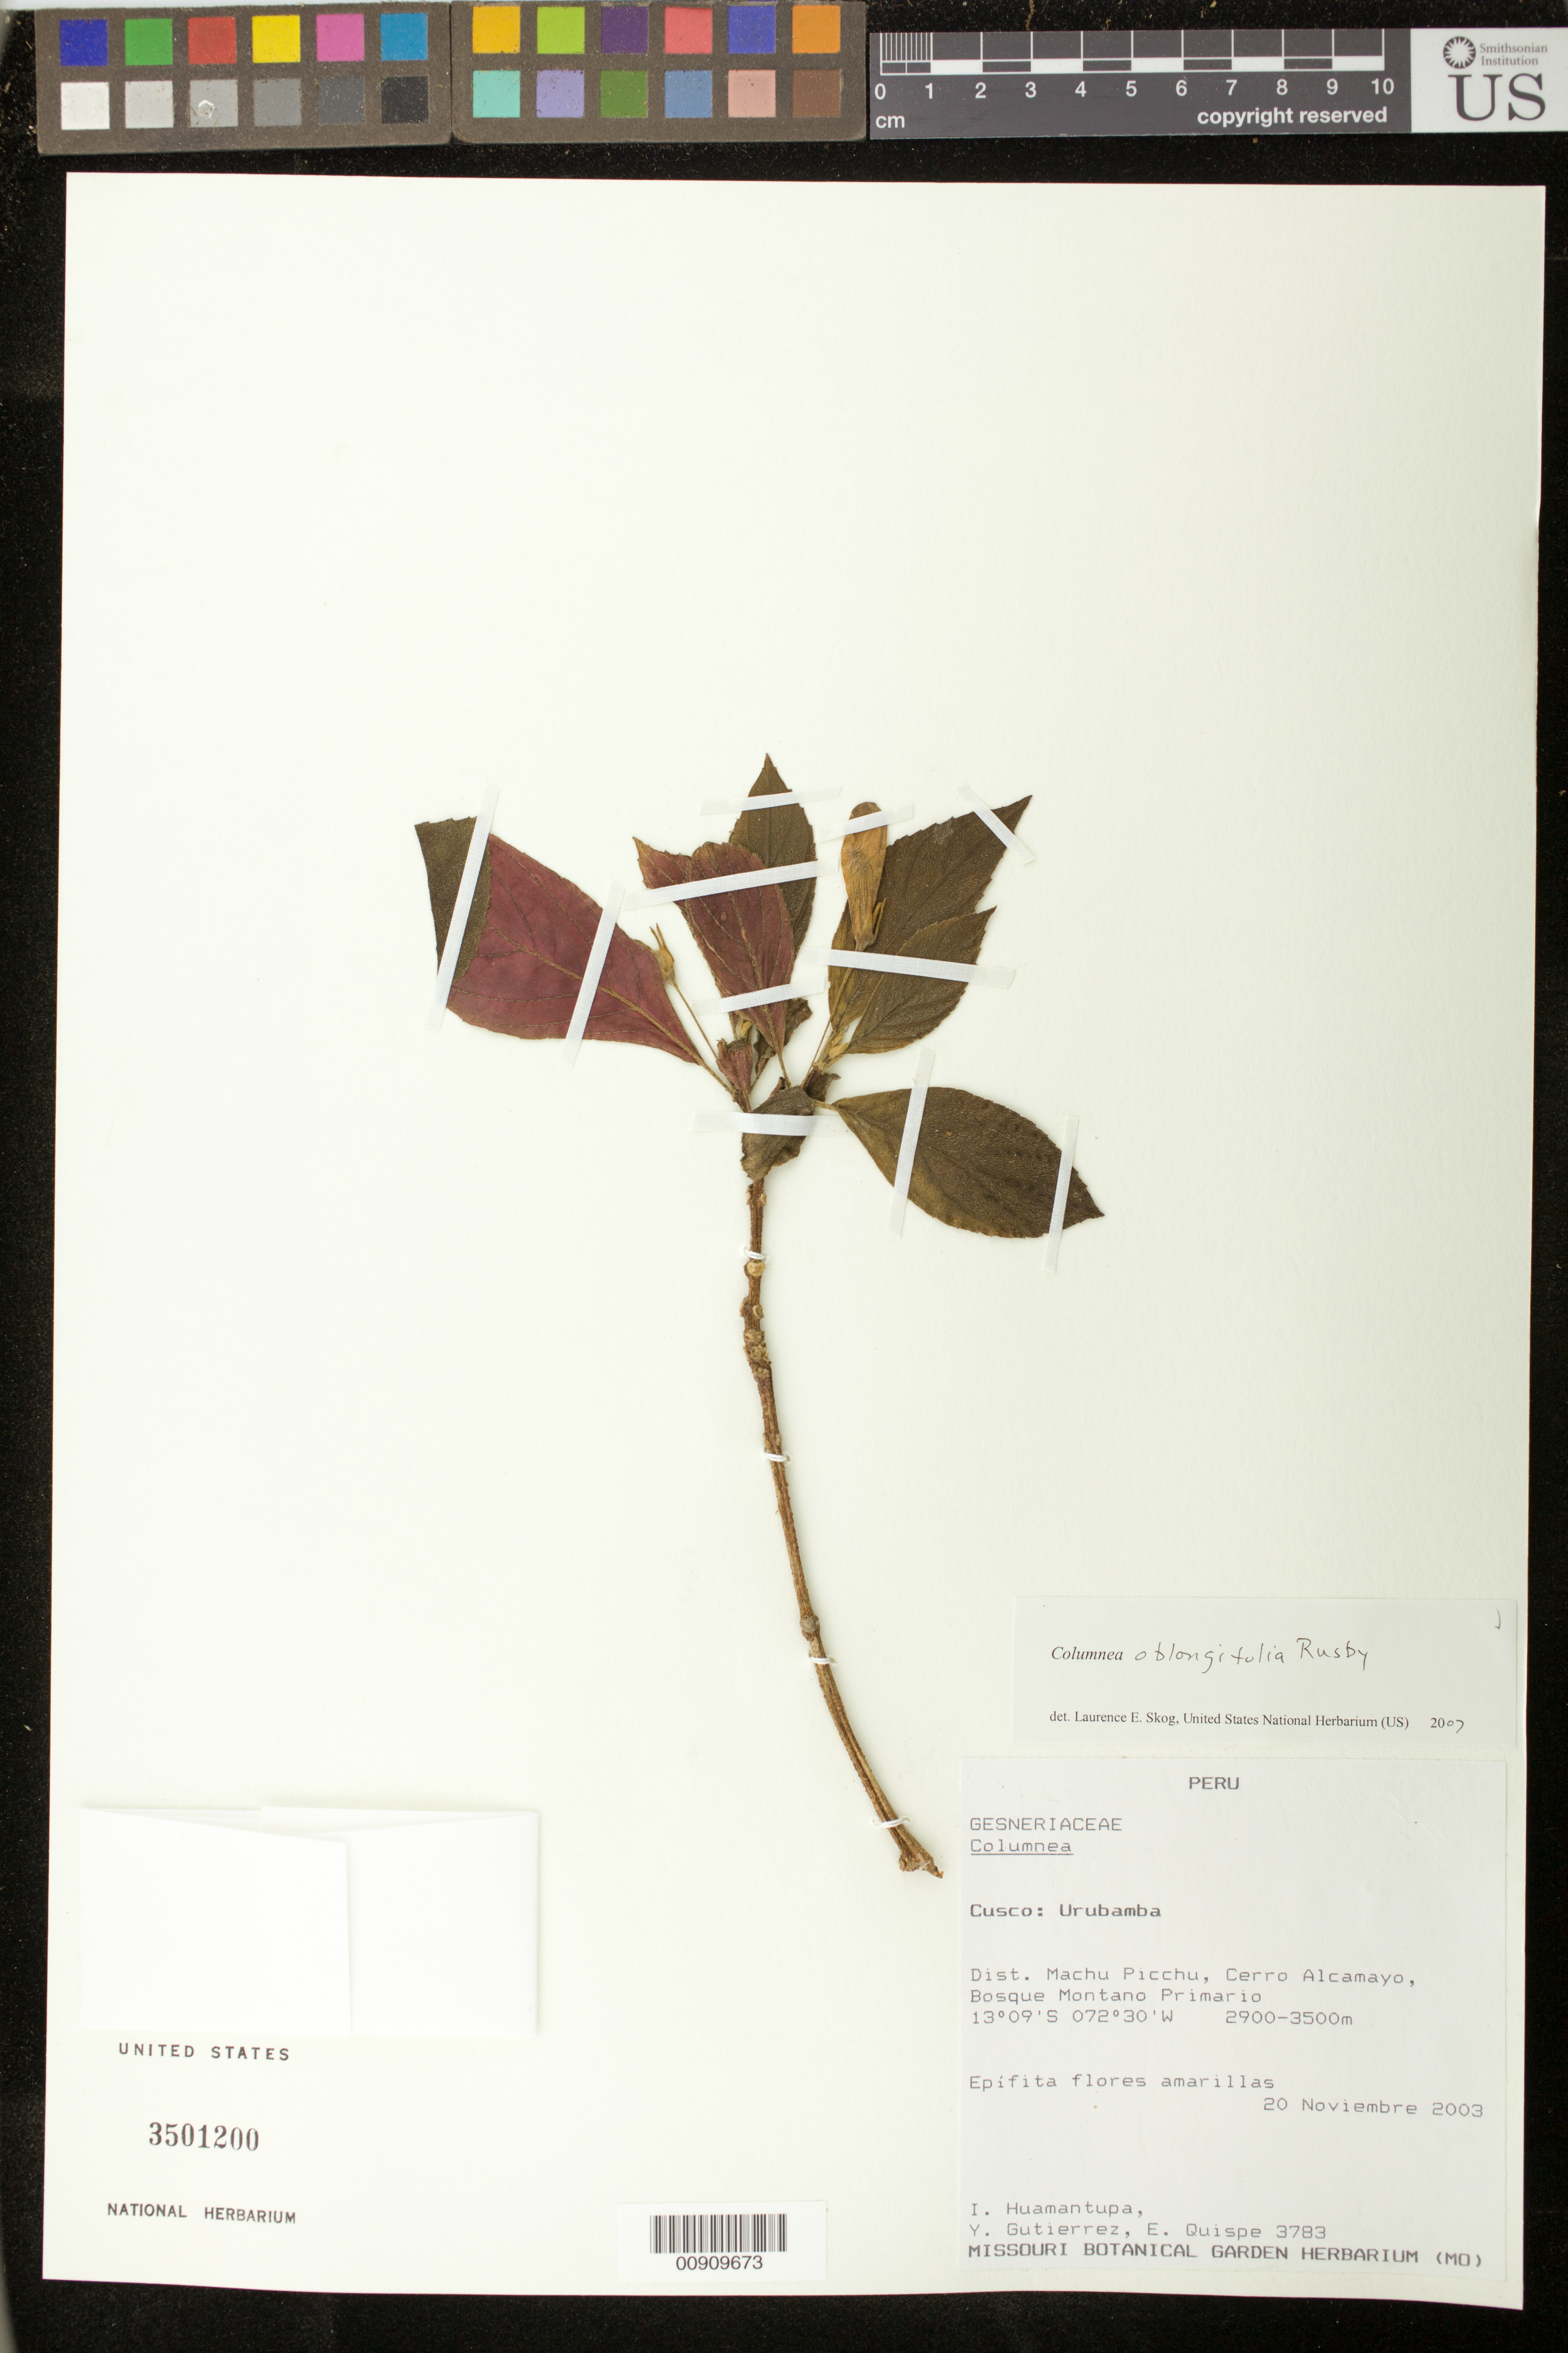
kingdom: Plantae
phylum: Tracheophyta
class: Magnoliopsida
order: Lamiales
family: Gesneriaceae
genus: Columnea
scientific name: Columnea oblongifolia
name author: Rusby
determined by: Skog, Laurence E.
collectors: I. Huamantupa, Y. Gutierrez & E. Quispe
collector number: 3783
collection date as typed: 20 Nov 2003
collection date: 2003-11-20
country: Peru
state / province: Cusco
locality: Cusco: Urubamba. Dist. Machu Picchu, Cerro Alcamayo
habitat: Bosque montano primario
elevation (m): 2900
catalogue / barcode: US 3501200